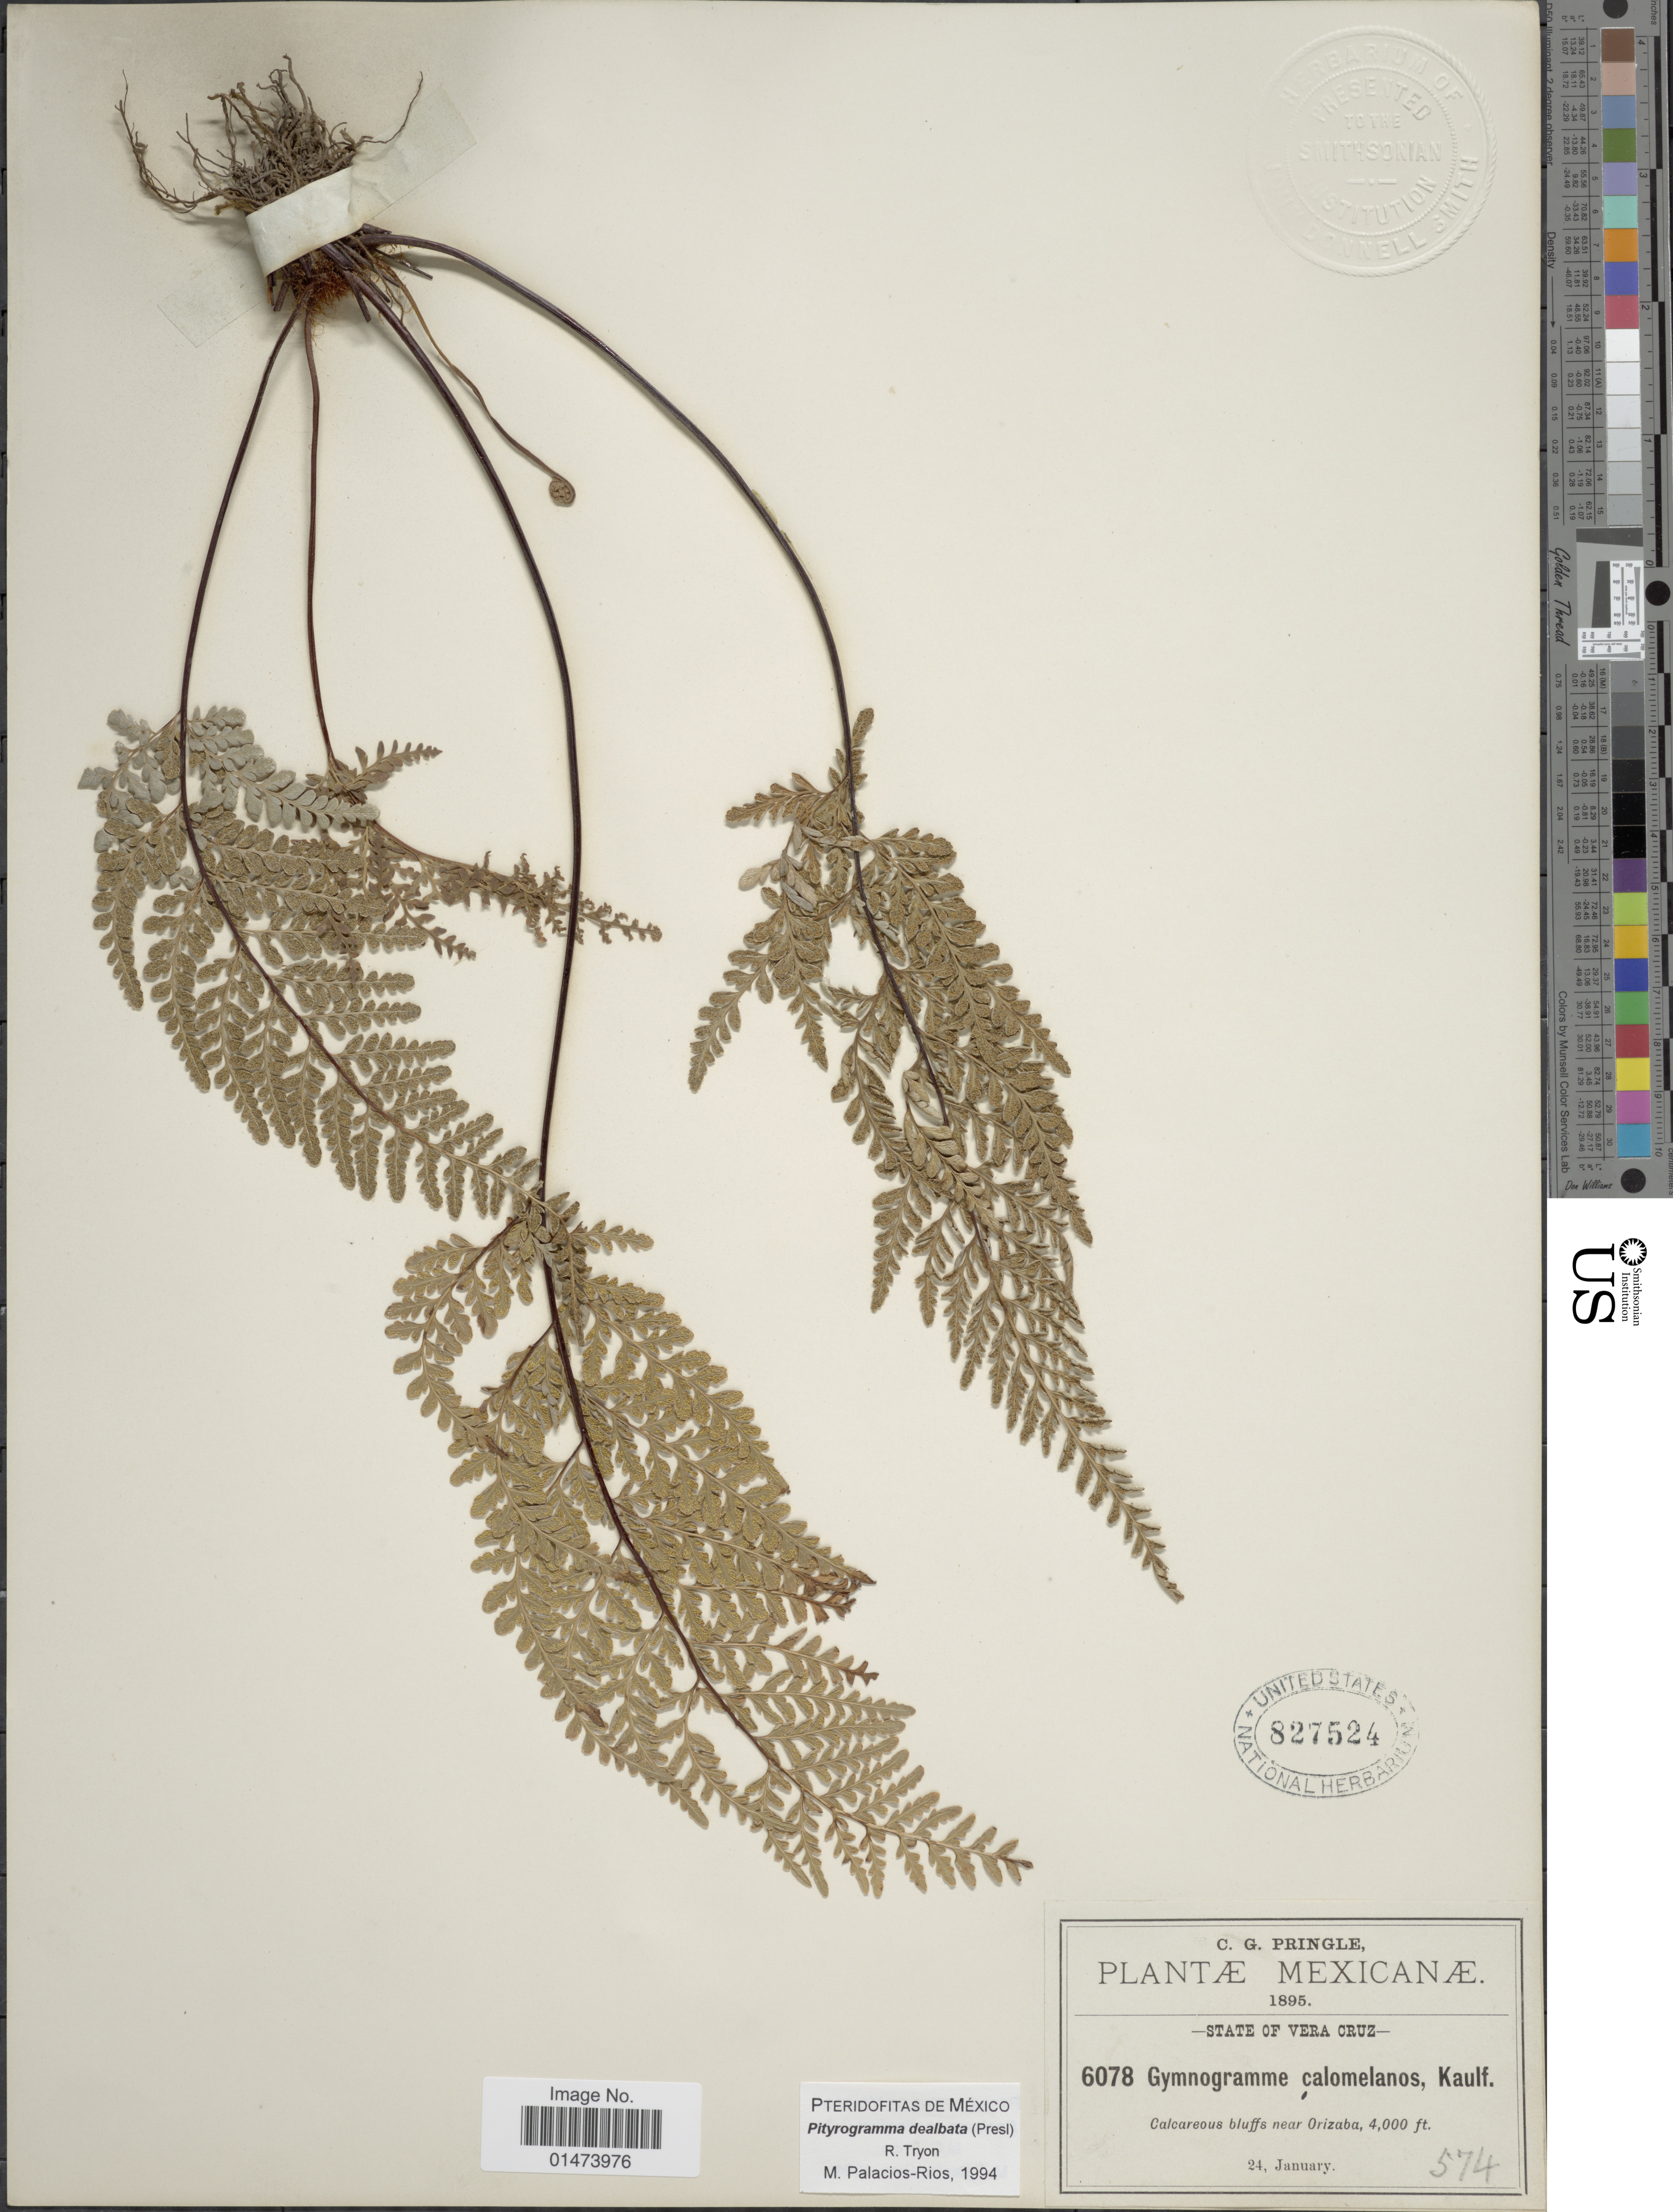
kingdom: Plantae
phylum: Tracheophyta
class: Polypodiopsida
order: Polypodiales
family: Pteridaceae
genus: Pityrogramma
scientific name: Pityrogramma dealbata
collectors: C. G. Pringle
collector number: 6078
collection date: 1895-01-24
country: Mexico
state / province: Veracruz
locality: Calcareous bluffs near Orizaba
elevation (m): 1219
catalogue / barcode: US 827524